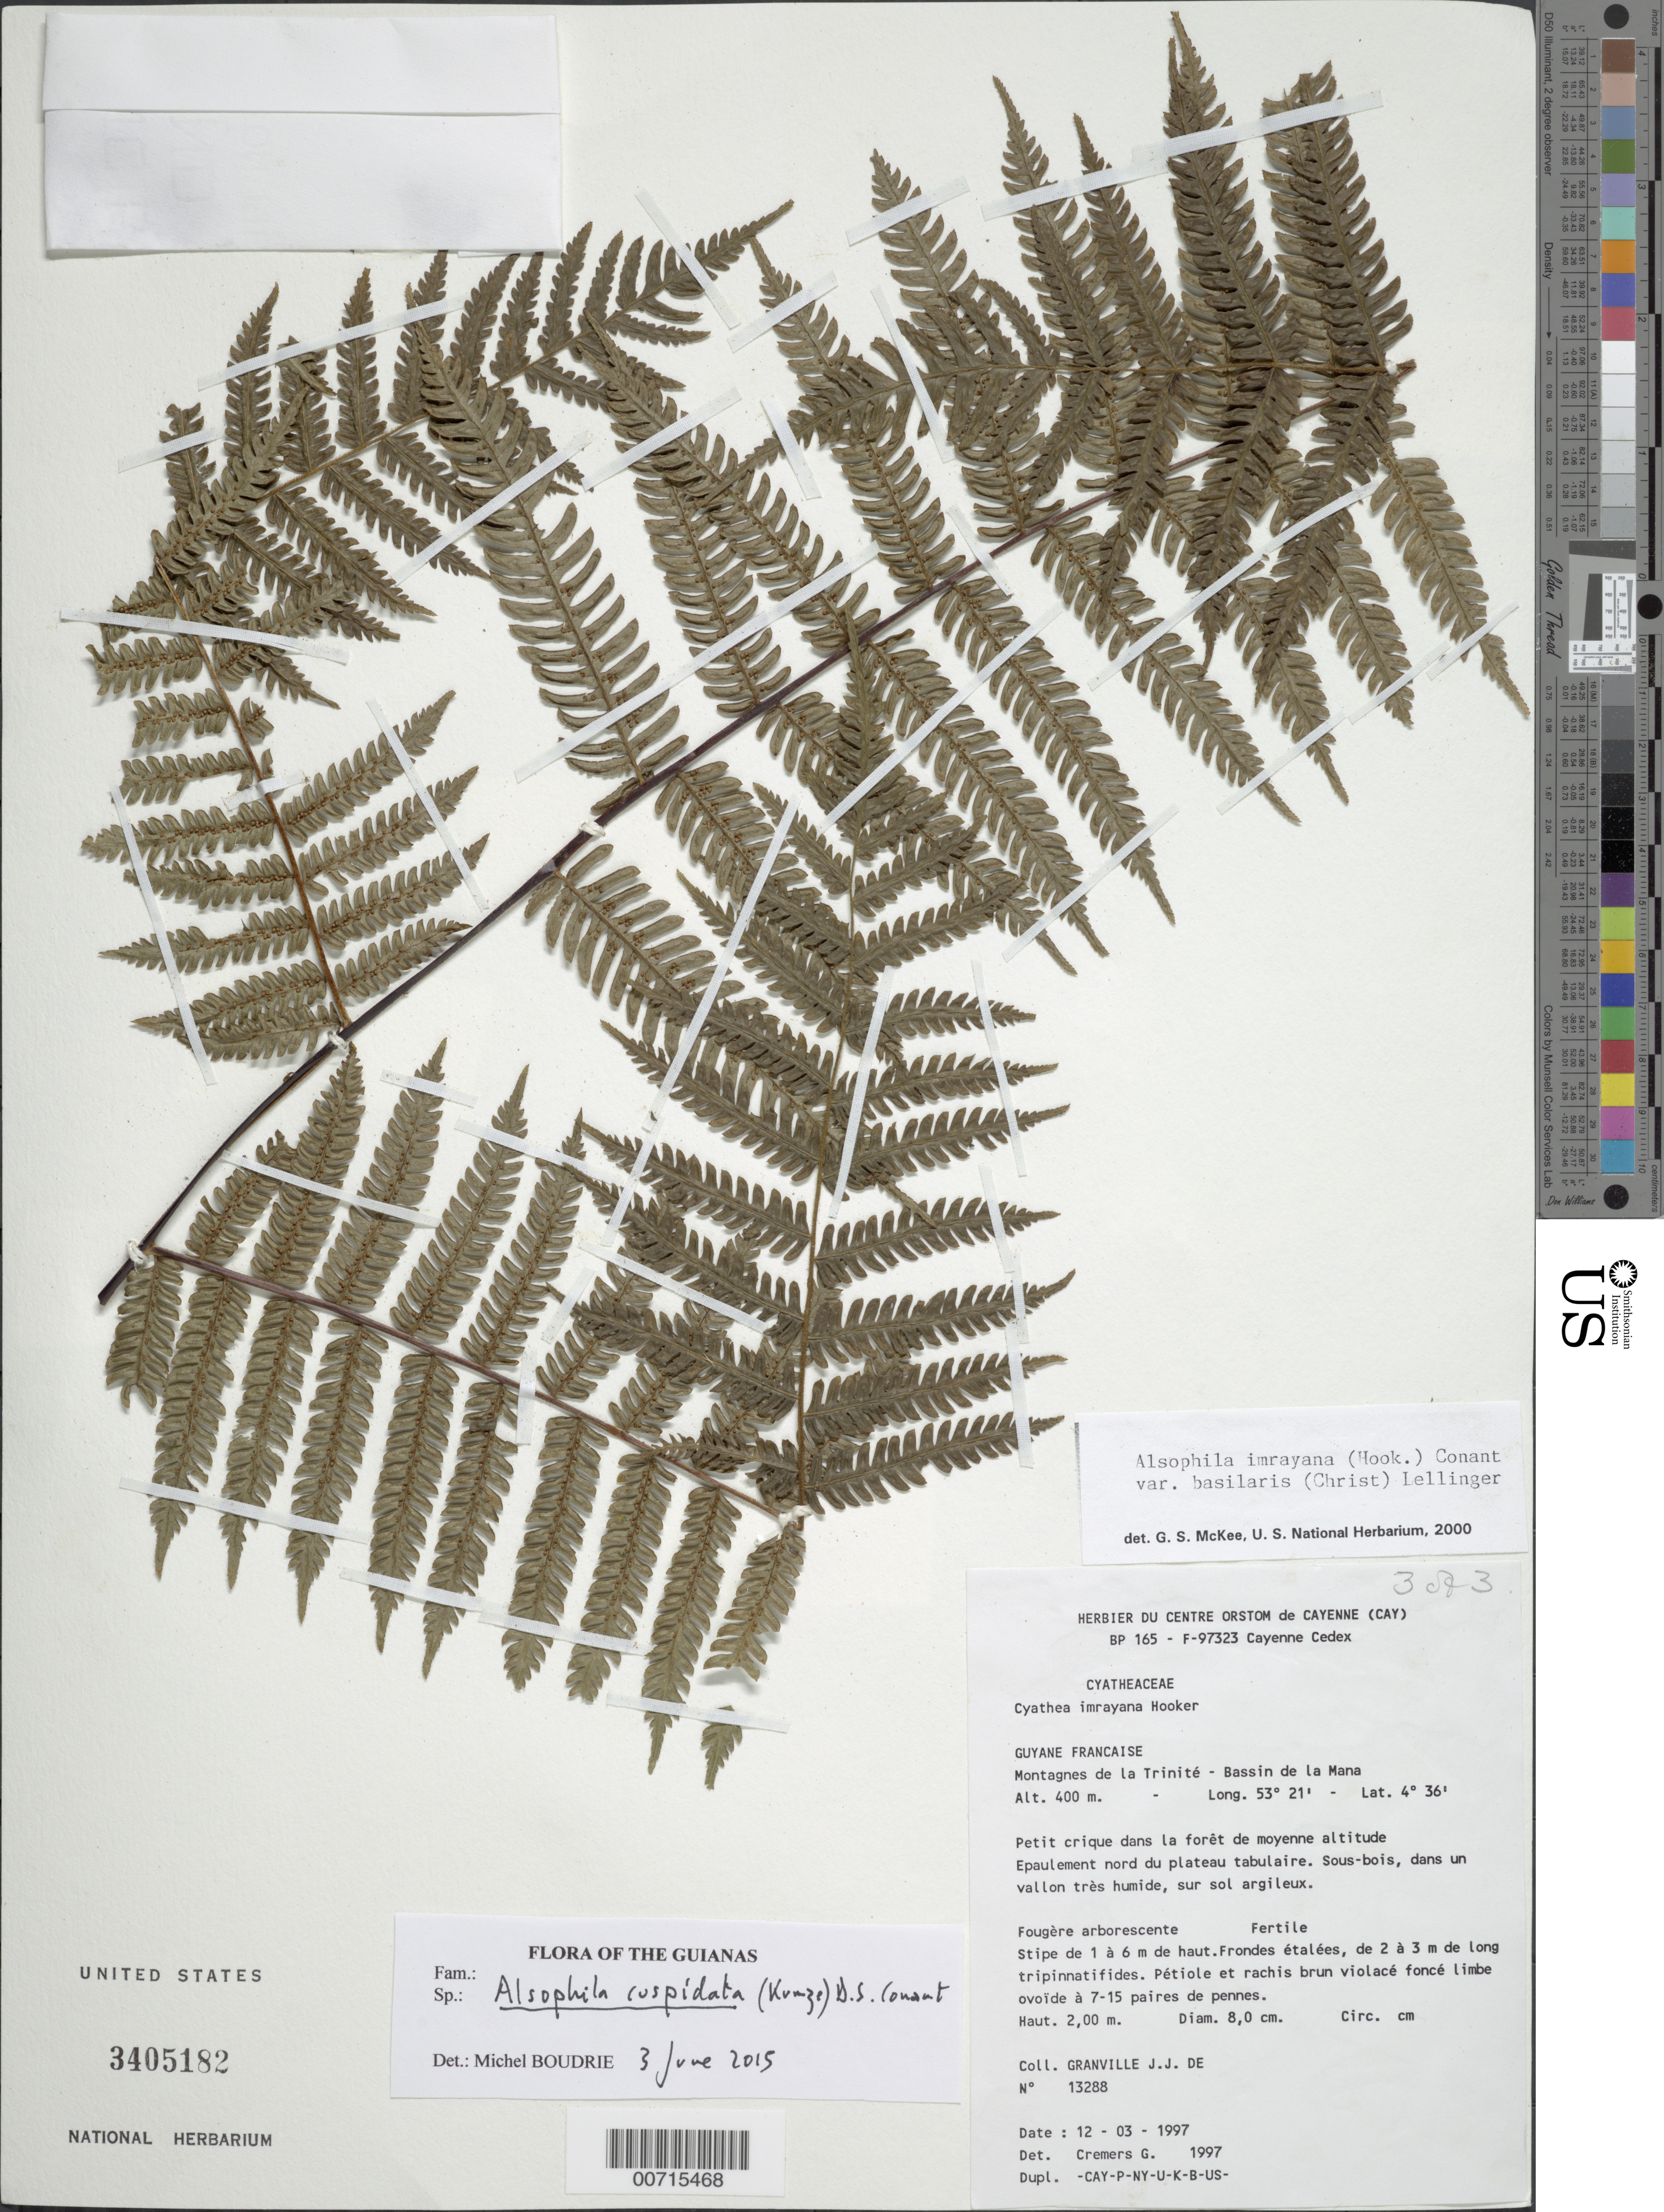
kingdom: Plantae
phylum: Tracheophyta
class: Polypodiopsida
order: Cyatheales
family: Cyatheaceae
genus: Alsophila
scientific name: Alsophila cuspidata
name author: (Kunze) D.S. Conant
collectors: J.-J. de Granville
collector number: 13288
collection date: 1997-03-12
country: French Guiana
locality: Montagnes de la Trinite - Bassin de la Mana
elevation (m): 400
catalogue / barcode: US 3405182